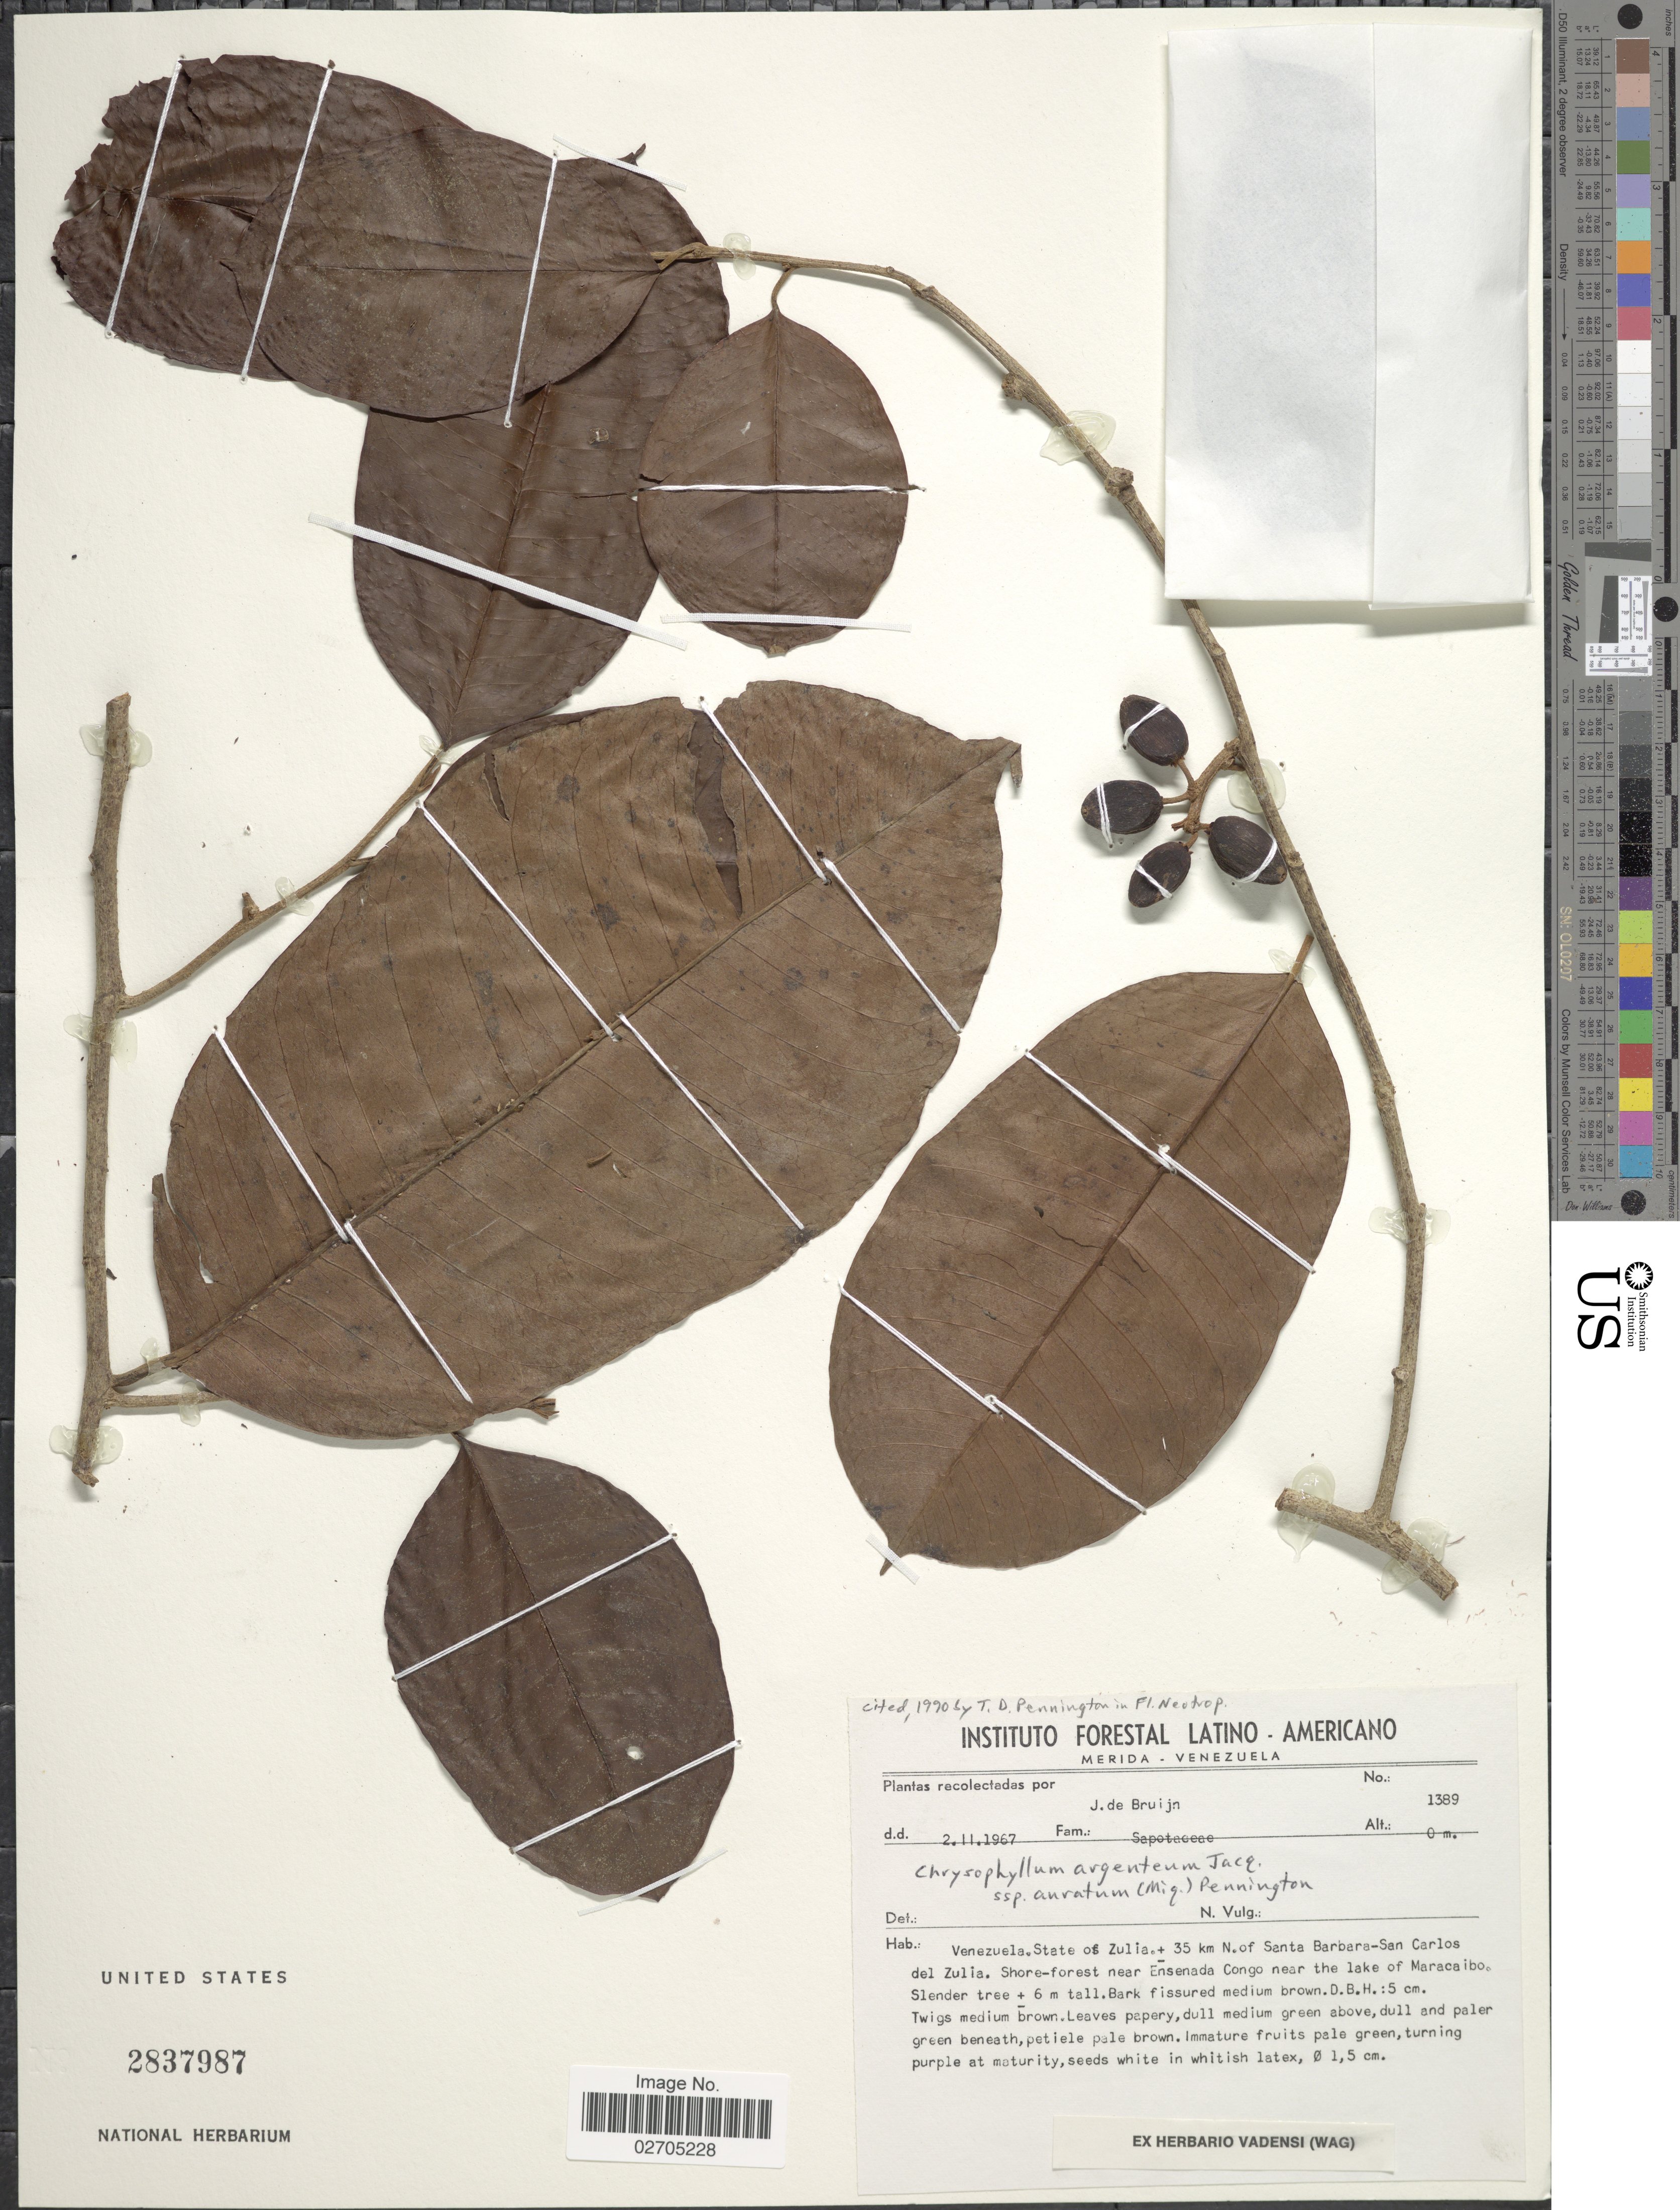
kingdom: Plantae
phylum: Tracheophyta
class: Magnoliopsida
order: Ericales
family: Sapotaceae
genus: Chrysophyllum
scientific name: Chrysophyllum argenteum subsp. auratum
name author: (Miq.) T.D. Penn.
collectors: J. Bruijn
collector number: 1389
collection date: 1967-02-02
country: Venezuela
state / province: Zulia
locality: ± 35 km N. of Santa Barbara-San Carlos del Zulia, Shore-forest near Ensenada Congo near the lake of Maracaibo.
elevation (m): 0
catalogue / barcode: US 2837987